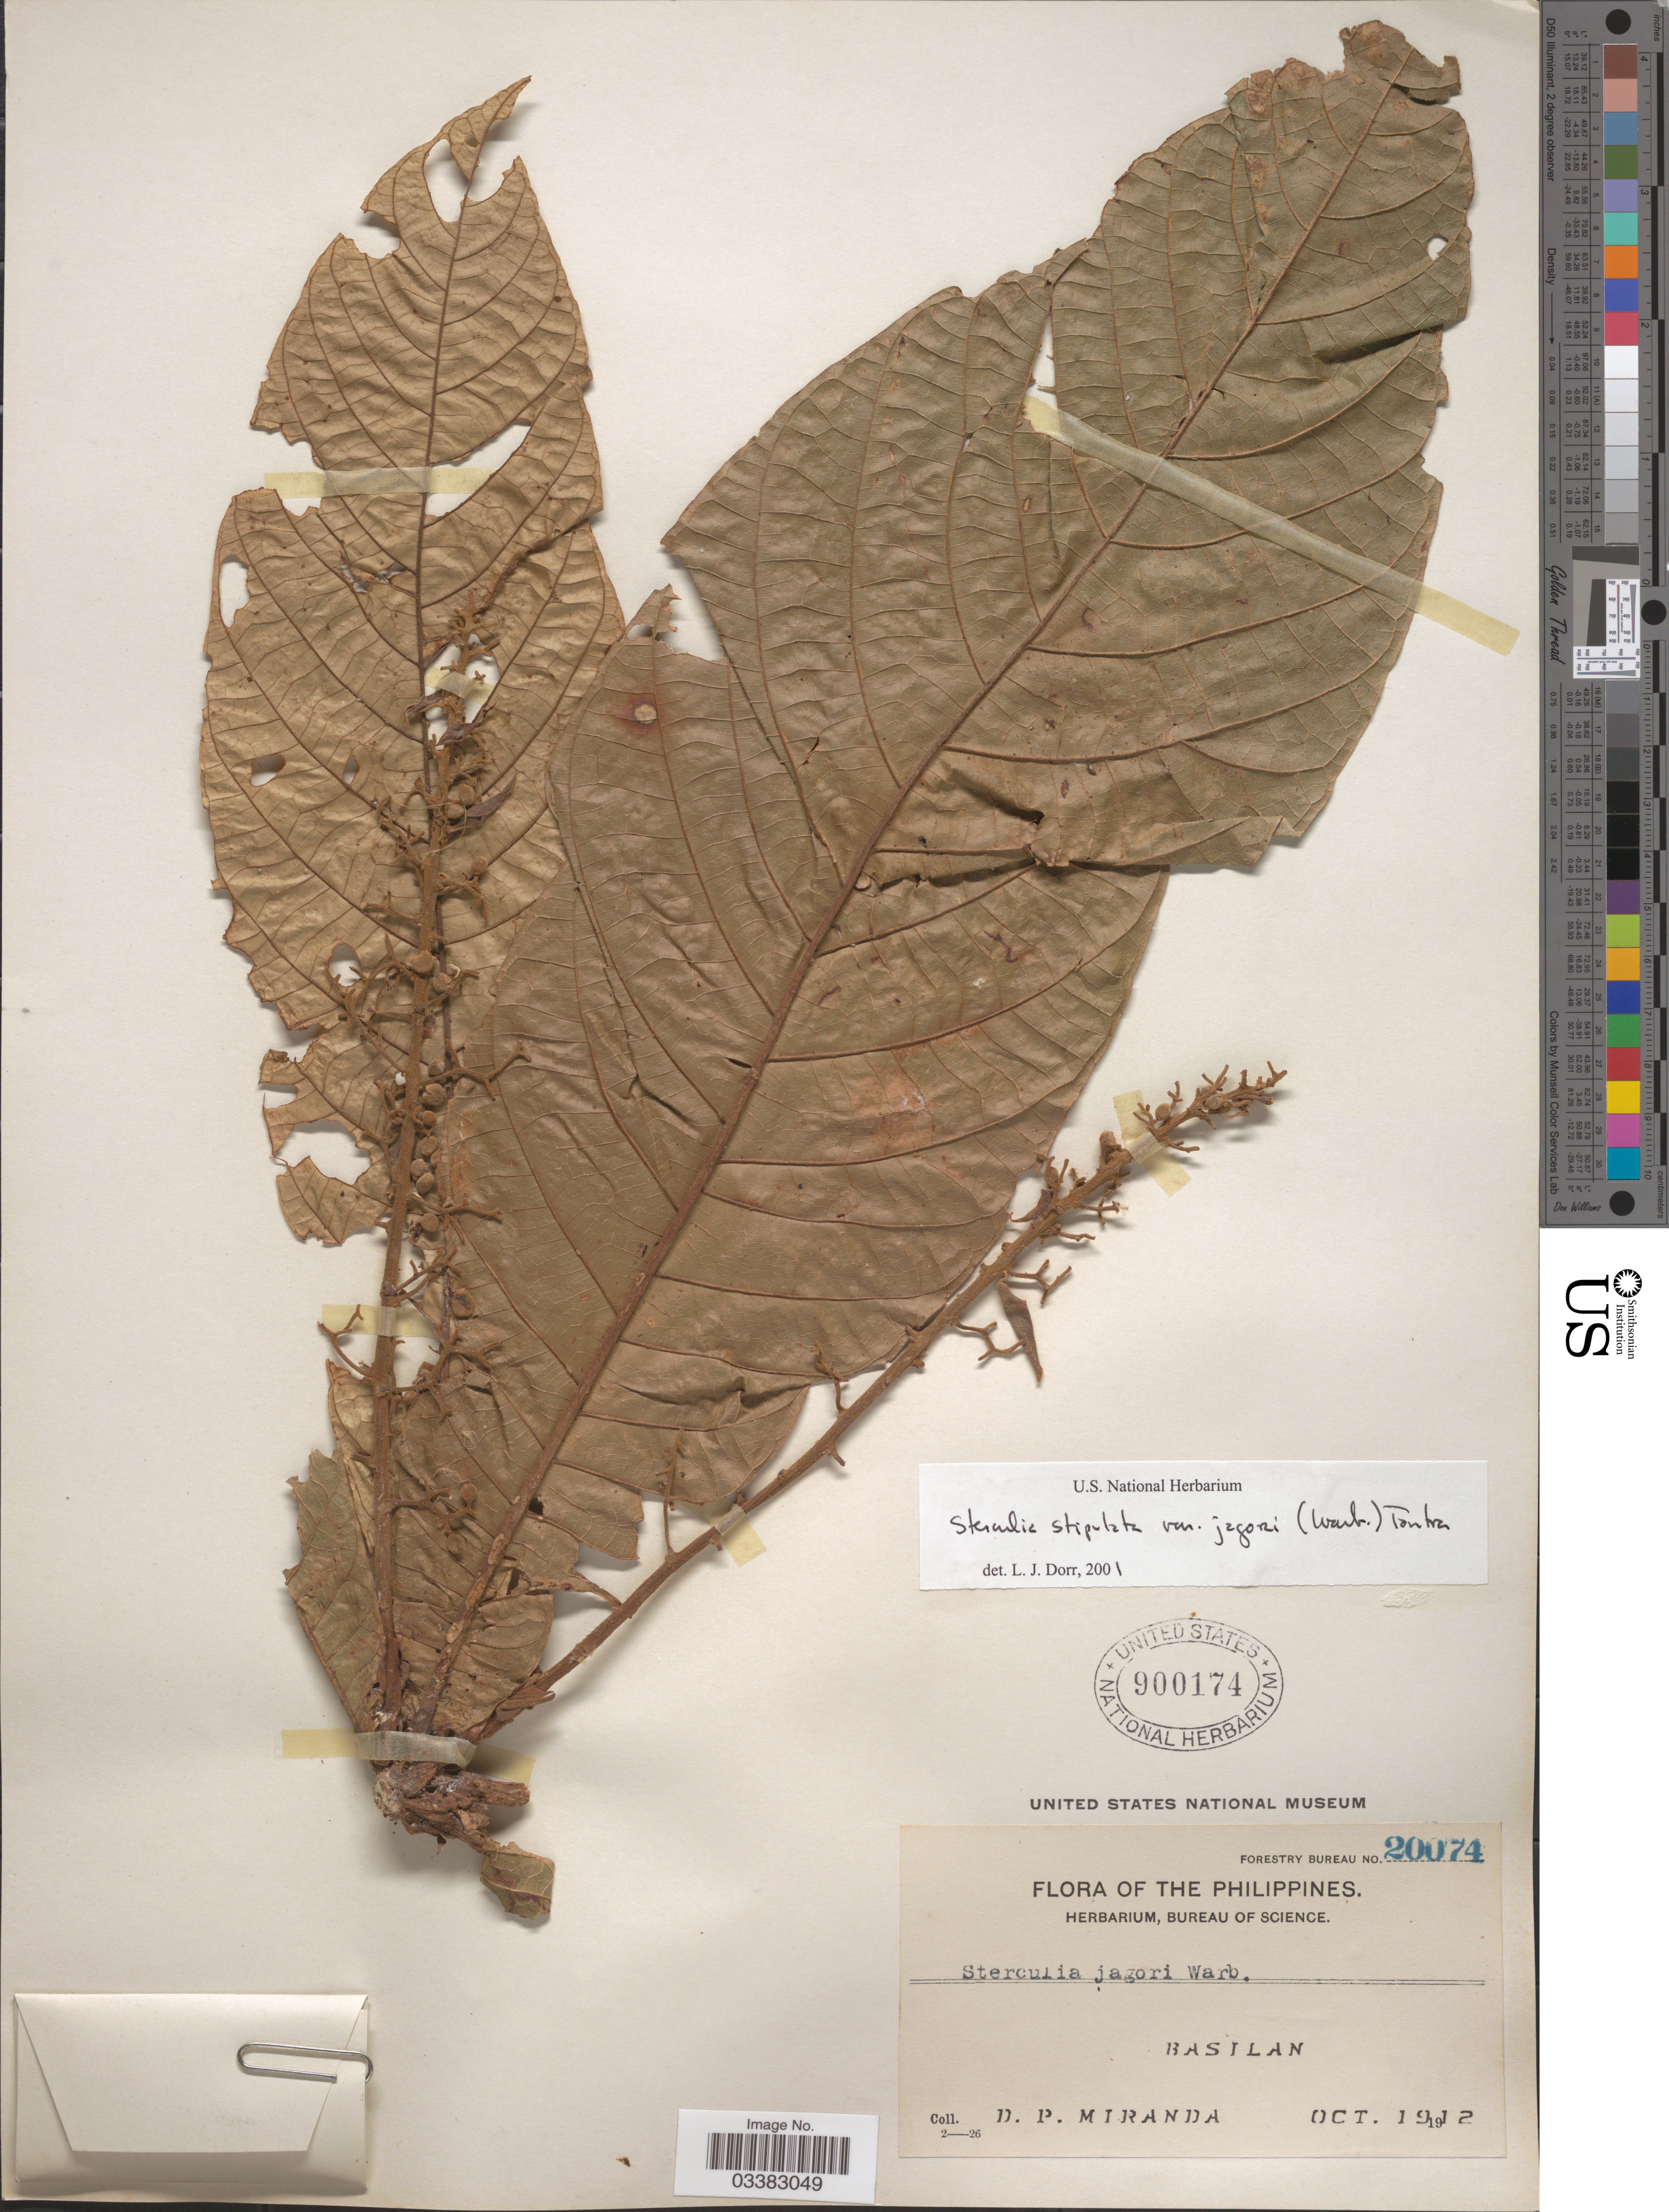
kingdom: Plantae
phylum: Tracheophyta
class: Magnoliopsida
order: Malvales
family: Malvaceae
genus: Sterculia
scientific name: Sterculia stipulata var. jagori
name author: (Warb.) Tantra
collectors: D. P. Miranda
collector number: Forestry Bureau 20074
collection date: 1912-10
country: Philippines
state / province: Muslim Mindanao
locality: Basilan.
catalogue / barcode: US 900174